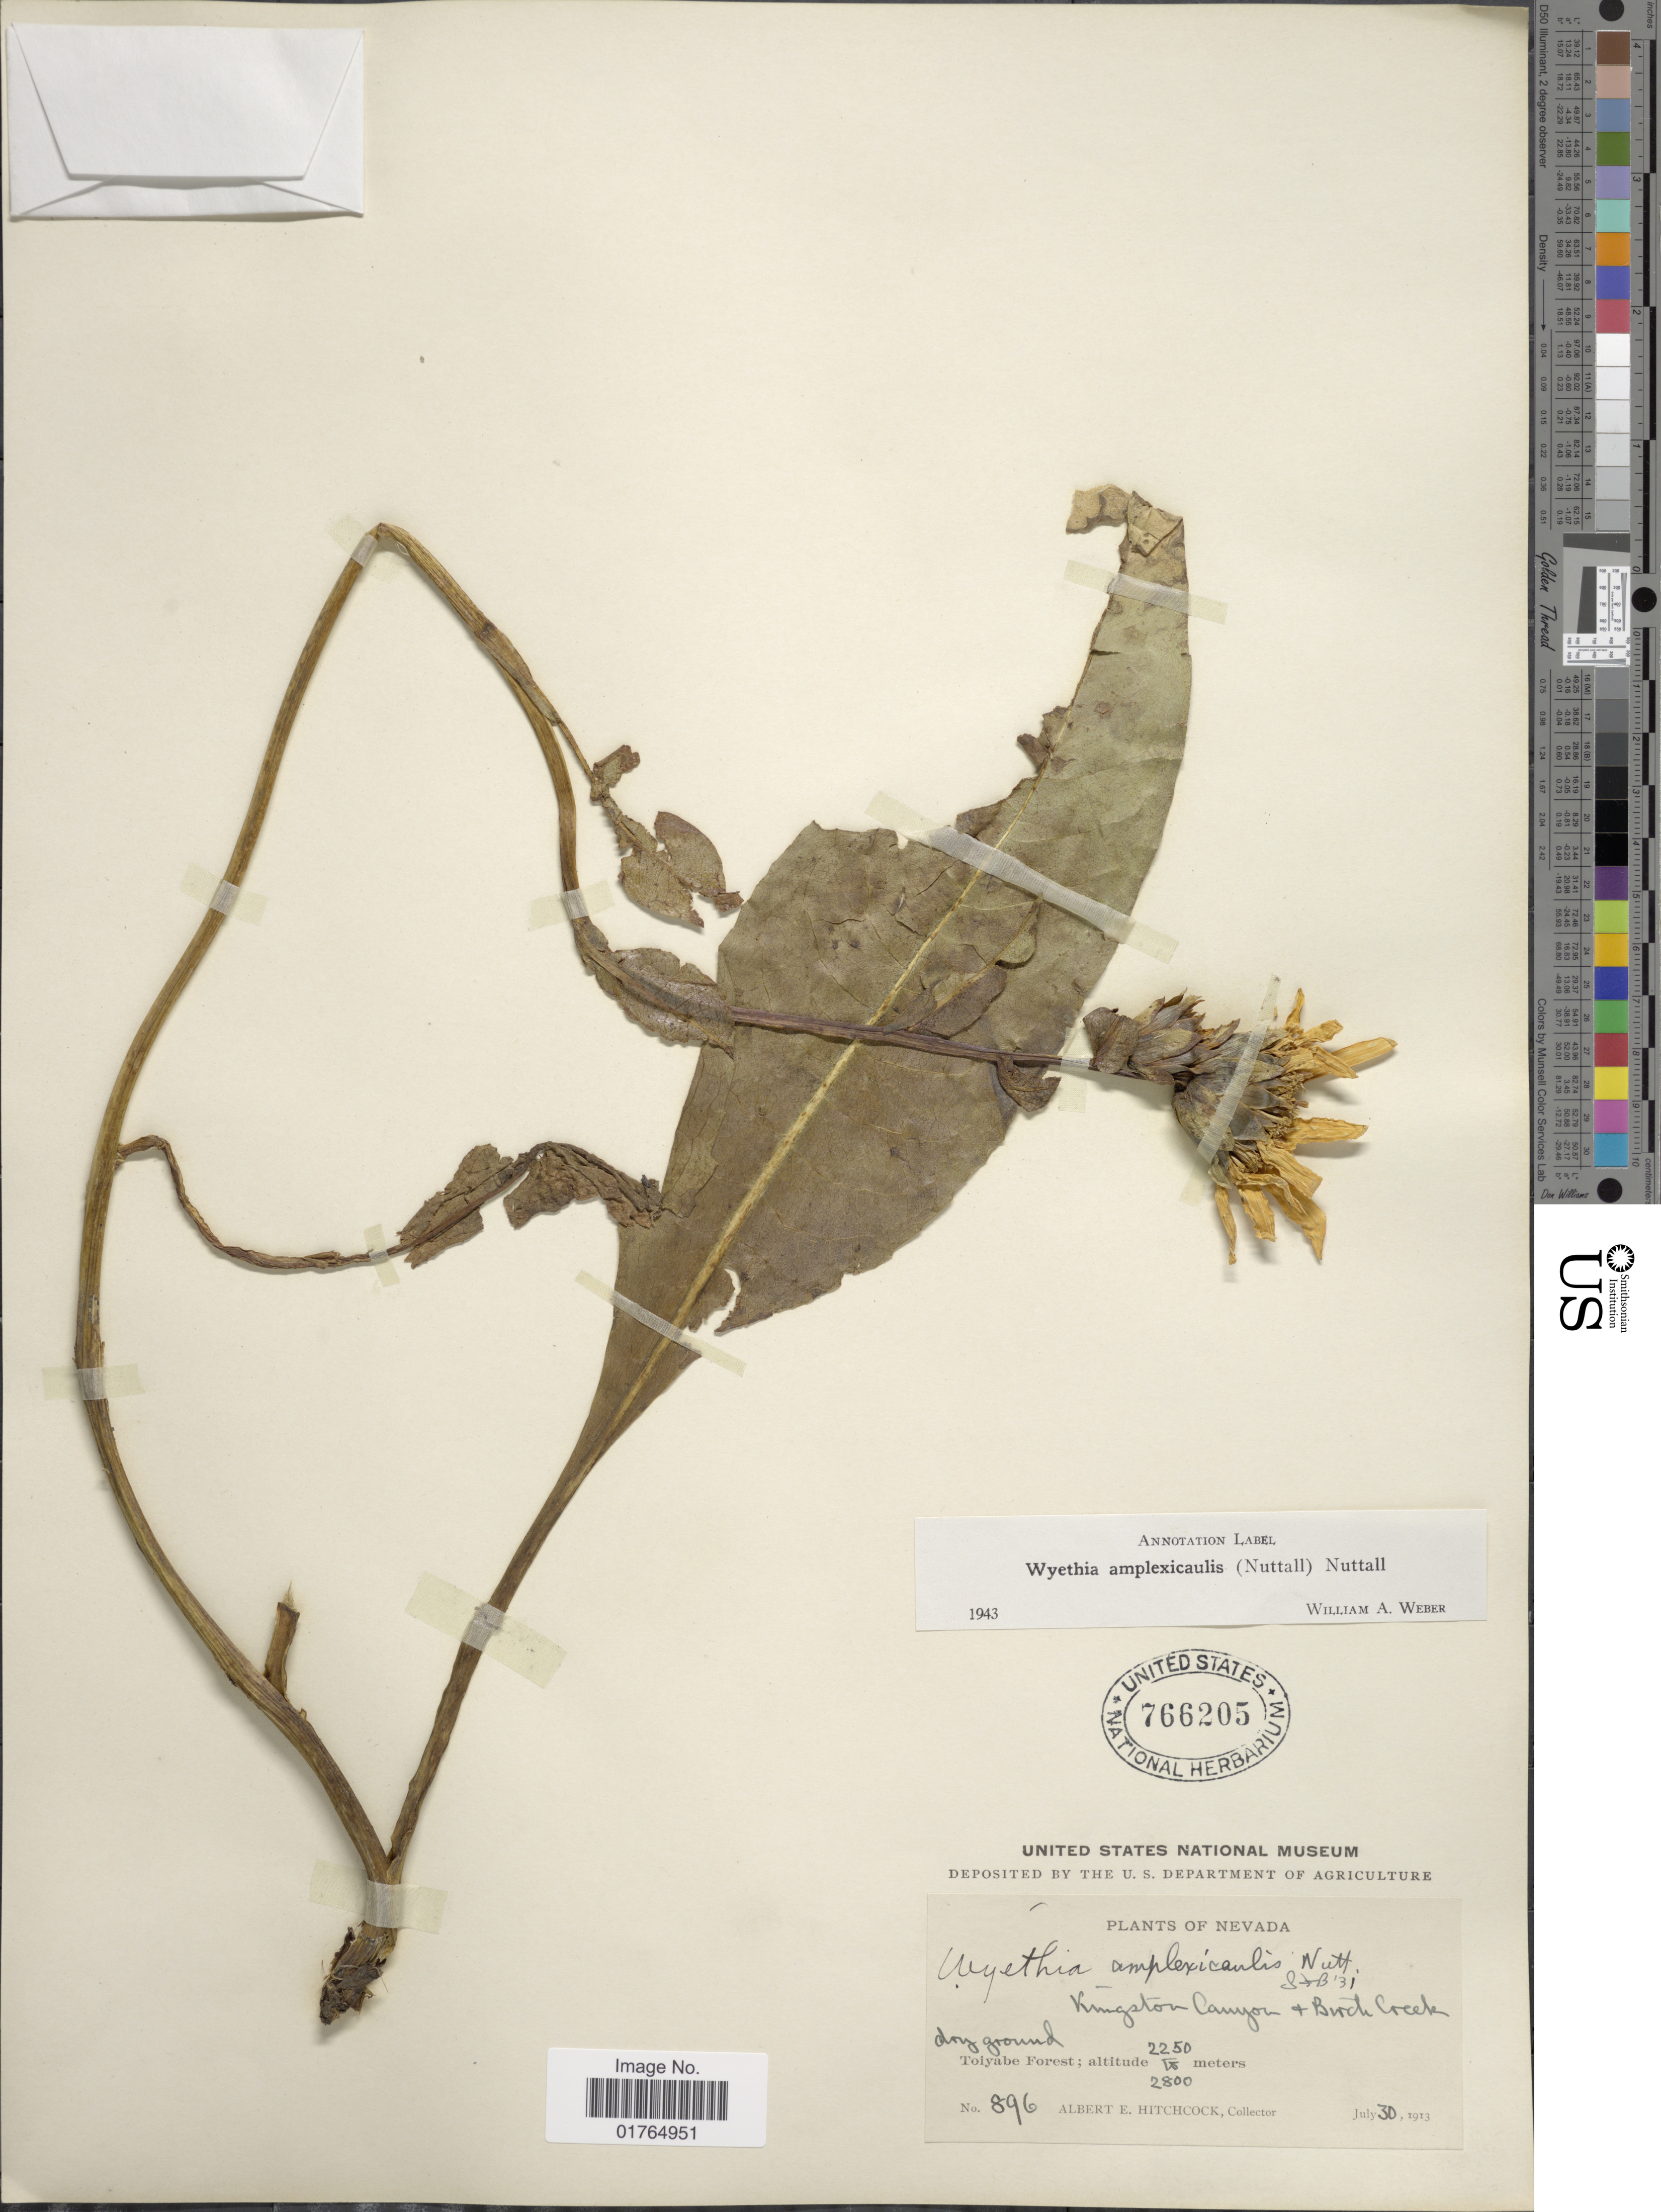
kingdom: Plantae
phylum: Tracheophyta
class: Magnoliopsida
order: Asterales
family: Asteraceae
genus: Wyethia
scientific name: Wyethia amplexicaulis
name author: Nutt.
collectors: A. Hitchcock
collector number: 896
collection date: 1913-07-30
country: United States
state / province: Nevada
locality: Kingston Canyon + Birch Creek, Toiyabe Forest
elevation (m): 2250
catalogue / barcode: US 766205